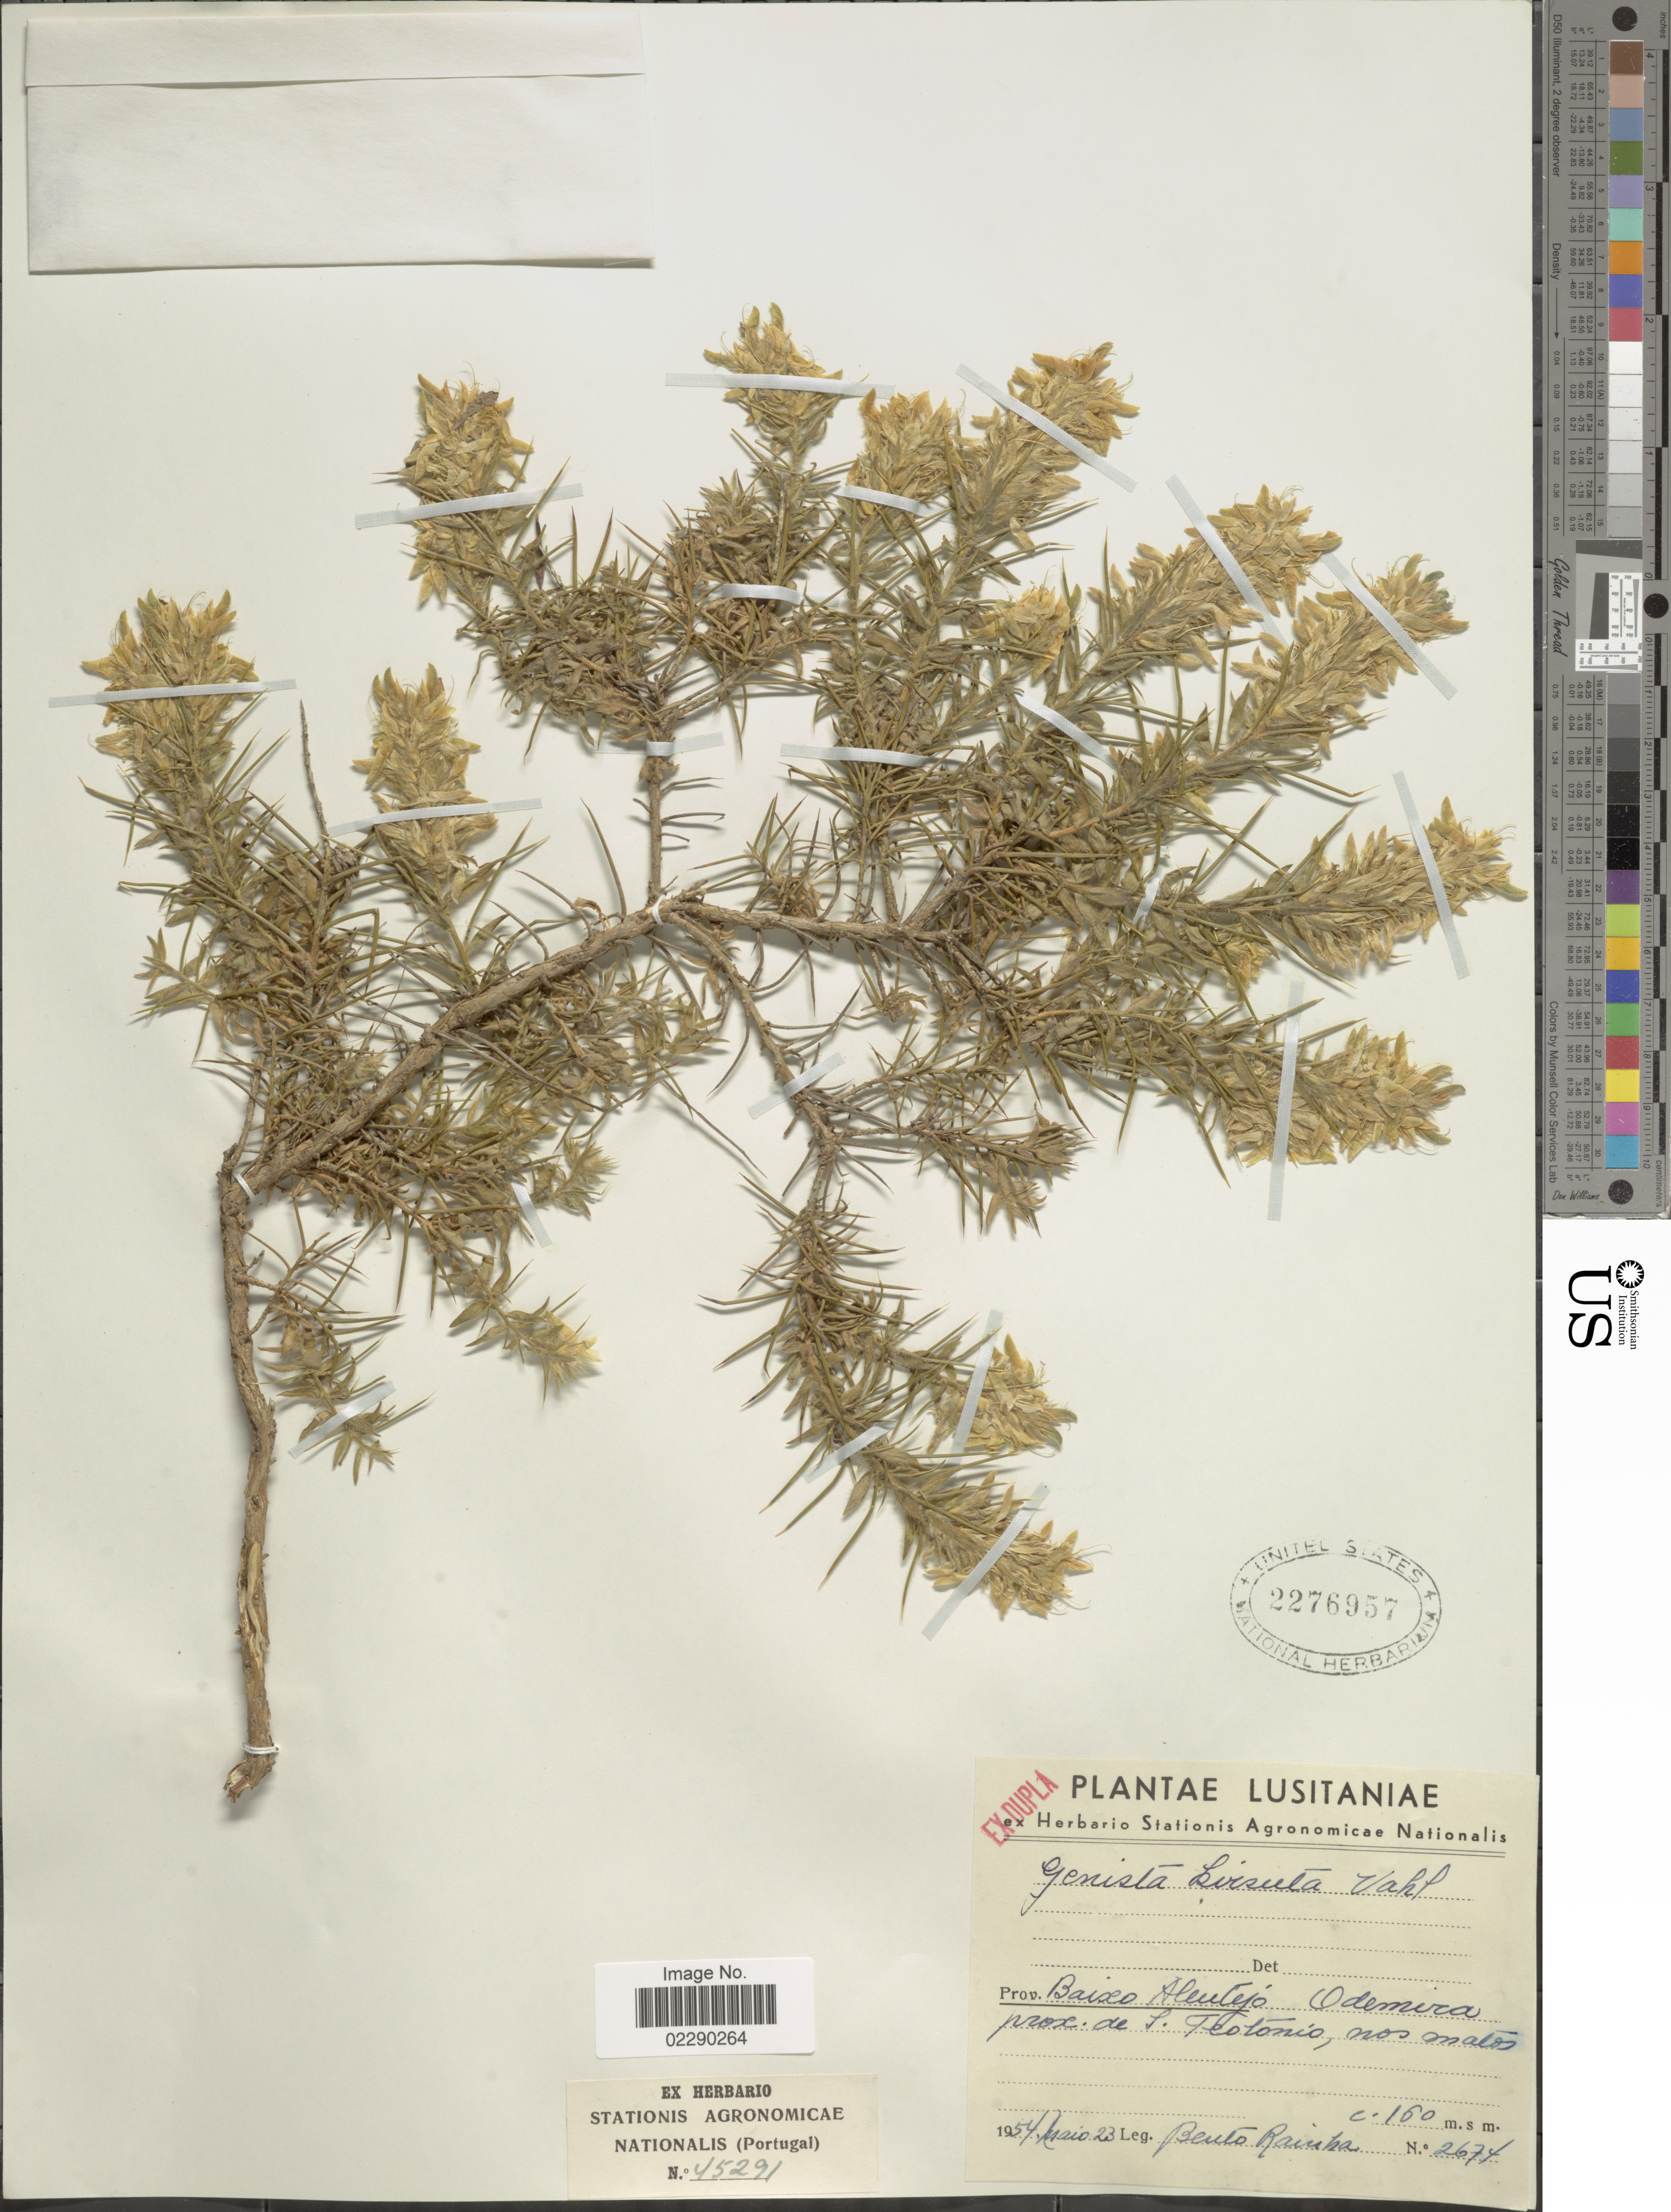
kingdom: Plantae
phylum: Tracheophyta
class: Magnoliopsida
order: Fabales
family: Fabaceae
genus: Genista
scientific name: Genista hirsuta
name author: Vahl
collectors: B. Rainha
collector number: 2674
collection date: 1954-05-23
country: Portugal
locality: Lusitaniae, Prov. Baixo Alentejo, Odemira, prox. de S. Feotonio [interpreted]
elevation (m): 160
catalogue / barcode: US 2276957